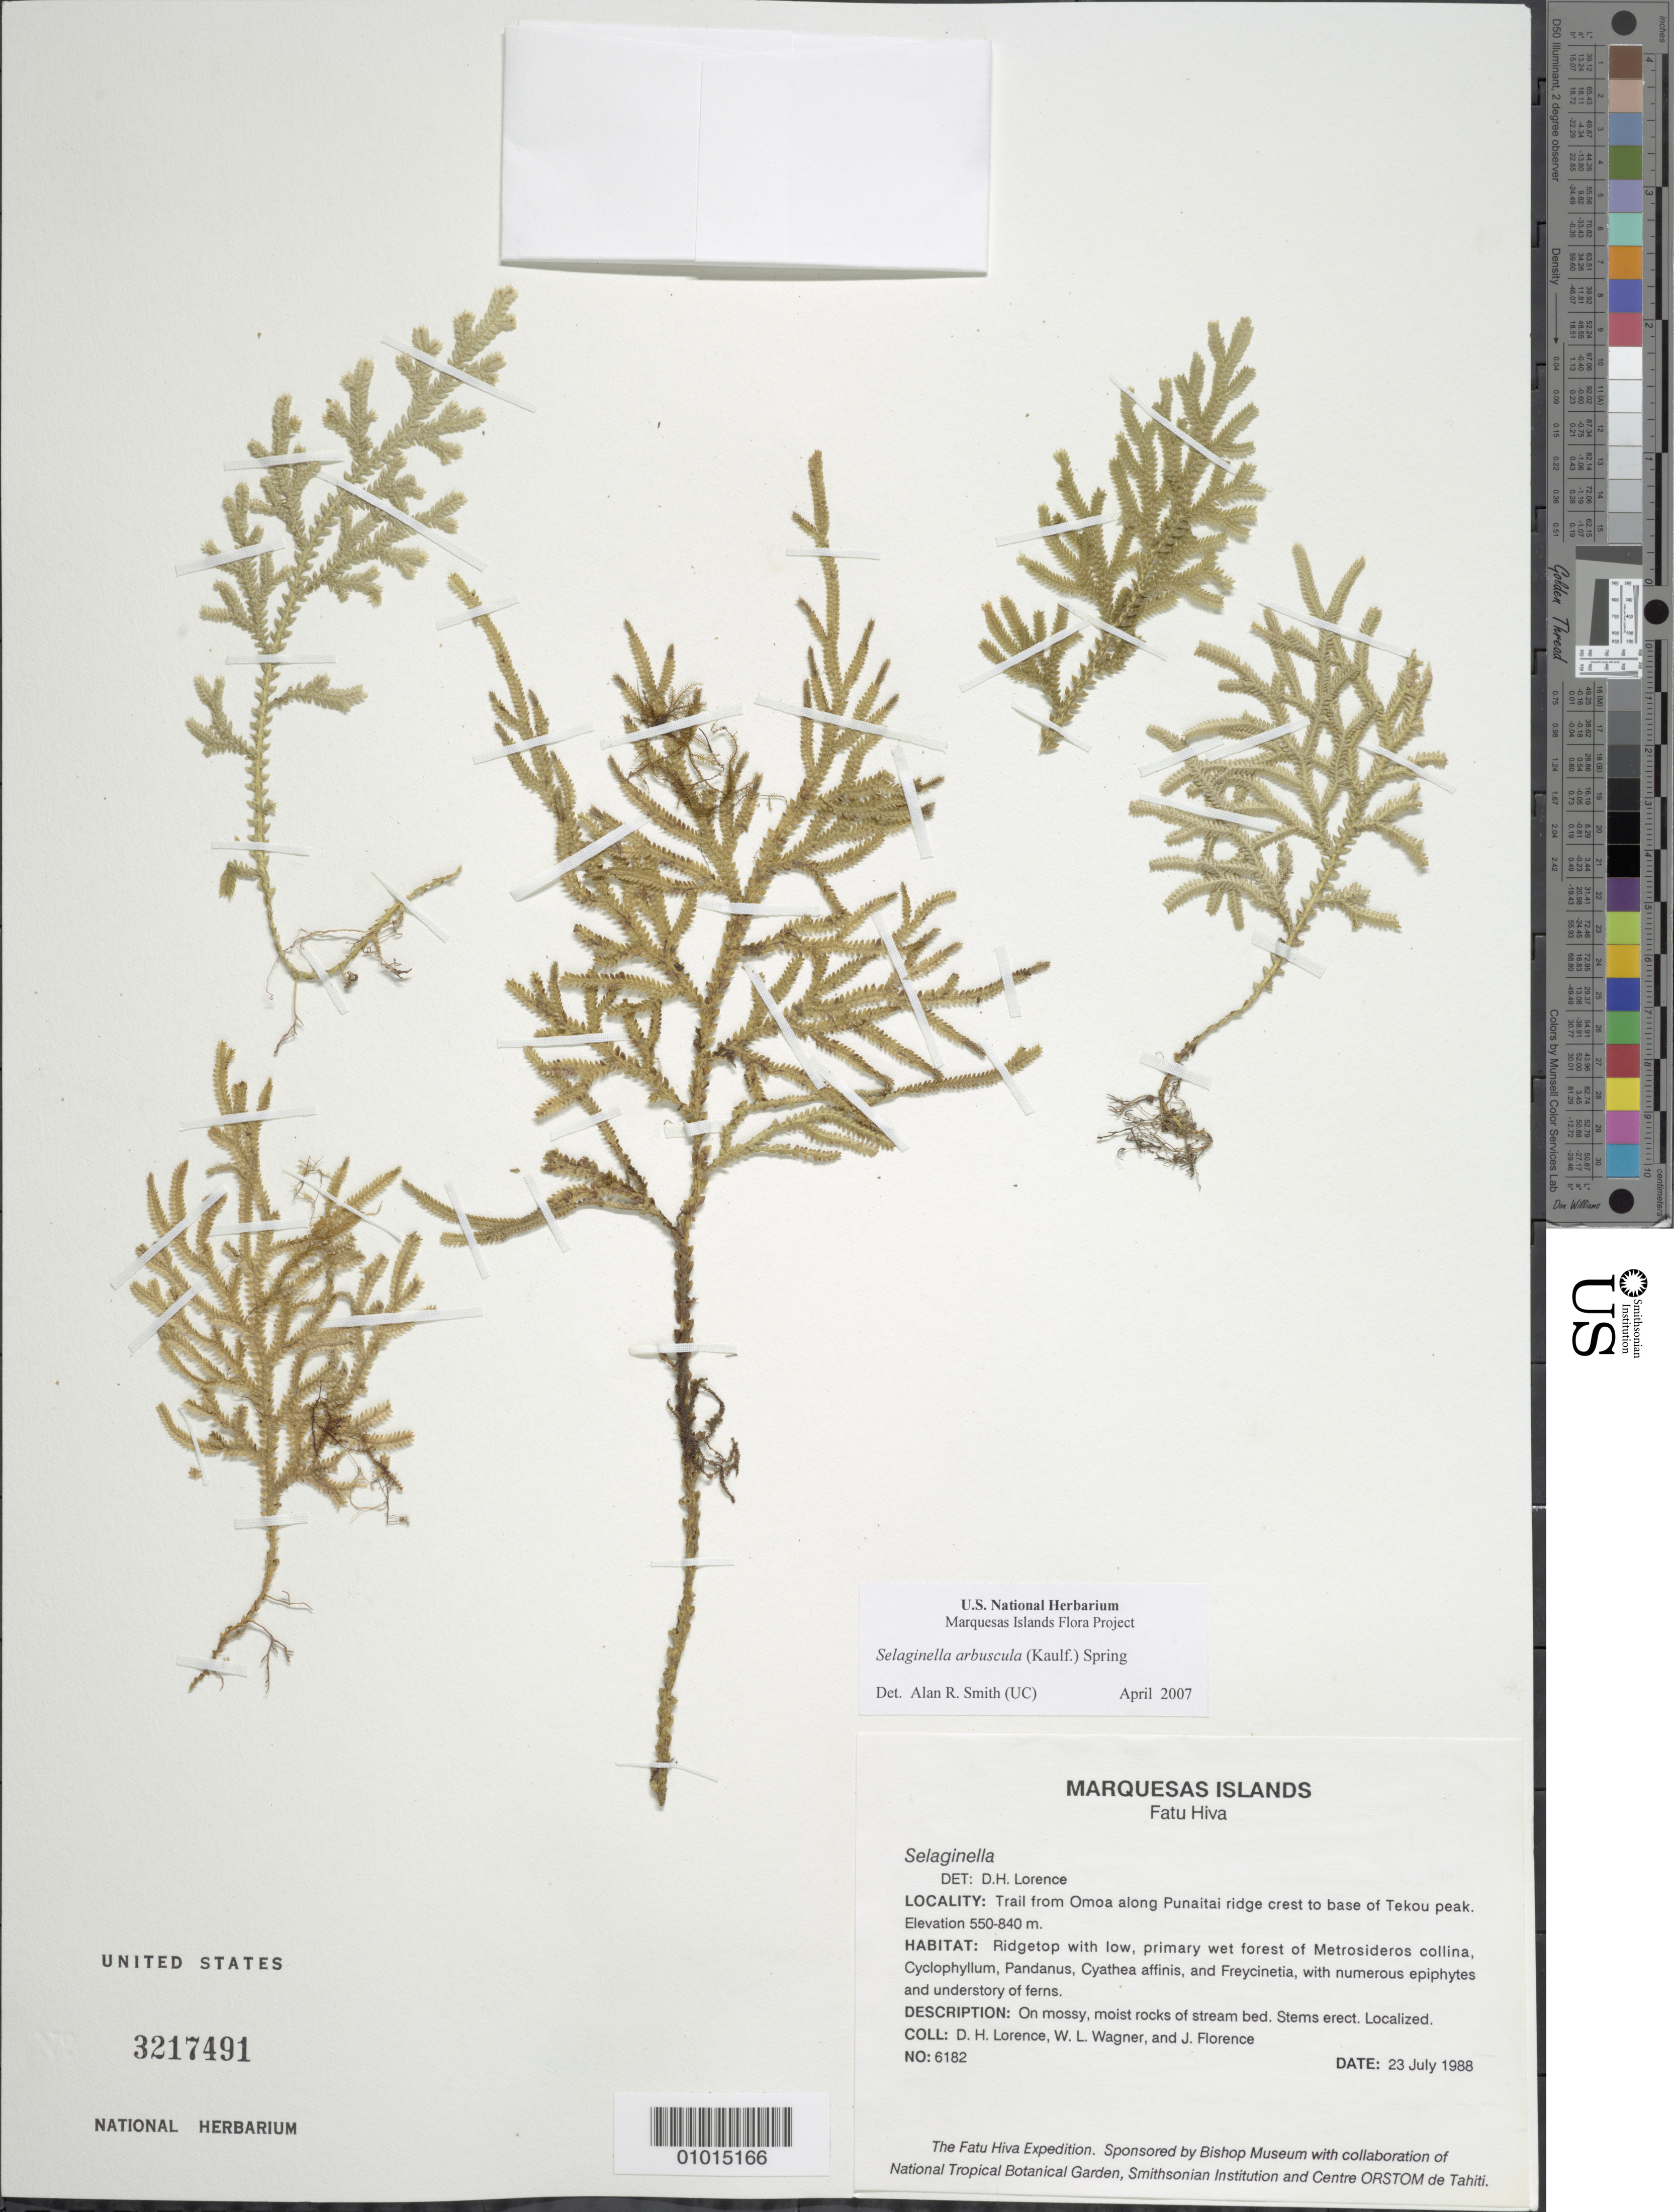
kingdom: Plantae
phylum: Tracheophyta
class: Lycopodiopsida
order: Selaginellales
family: Selaginellaceae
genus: Selaginella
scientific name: Selaginella arbuscula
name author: (Kualf.) Spring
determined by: Lorence, David H., (PTBG), National Tropical Botanical Garden (UNITED STATES)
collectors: D. Lorence, W. L. Wagner & J. Florence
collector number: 6182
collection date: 1988-07-23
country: French Polynesia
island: Fatu Hiva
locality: Trail from 'Omo'a along Punaitai ridge crest to base of Tekou peak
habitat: Ridgetop with low, primary wet forest. On mossy, moist rocks of stream bed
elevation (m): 550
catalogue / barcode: US 3217491